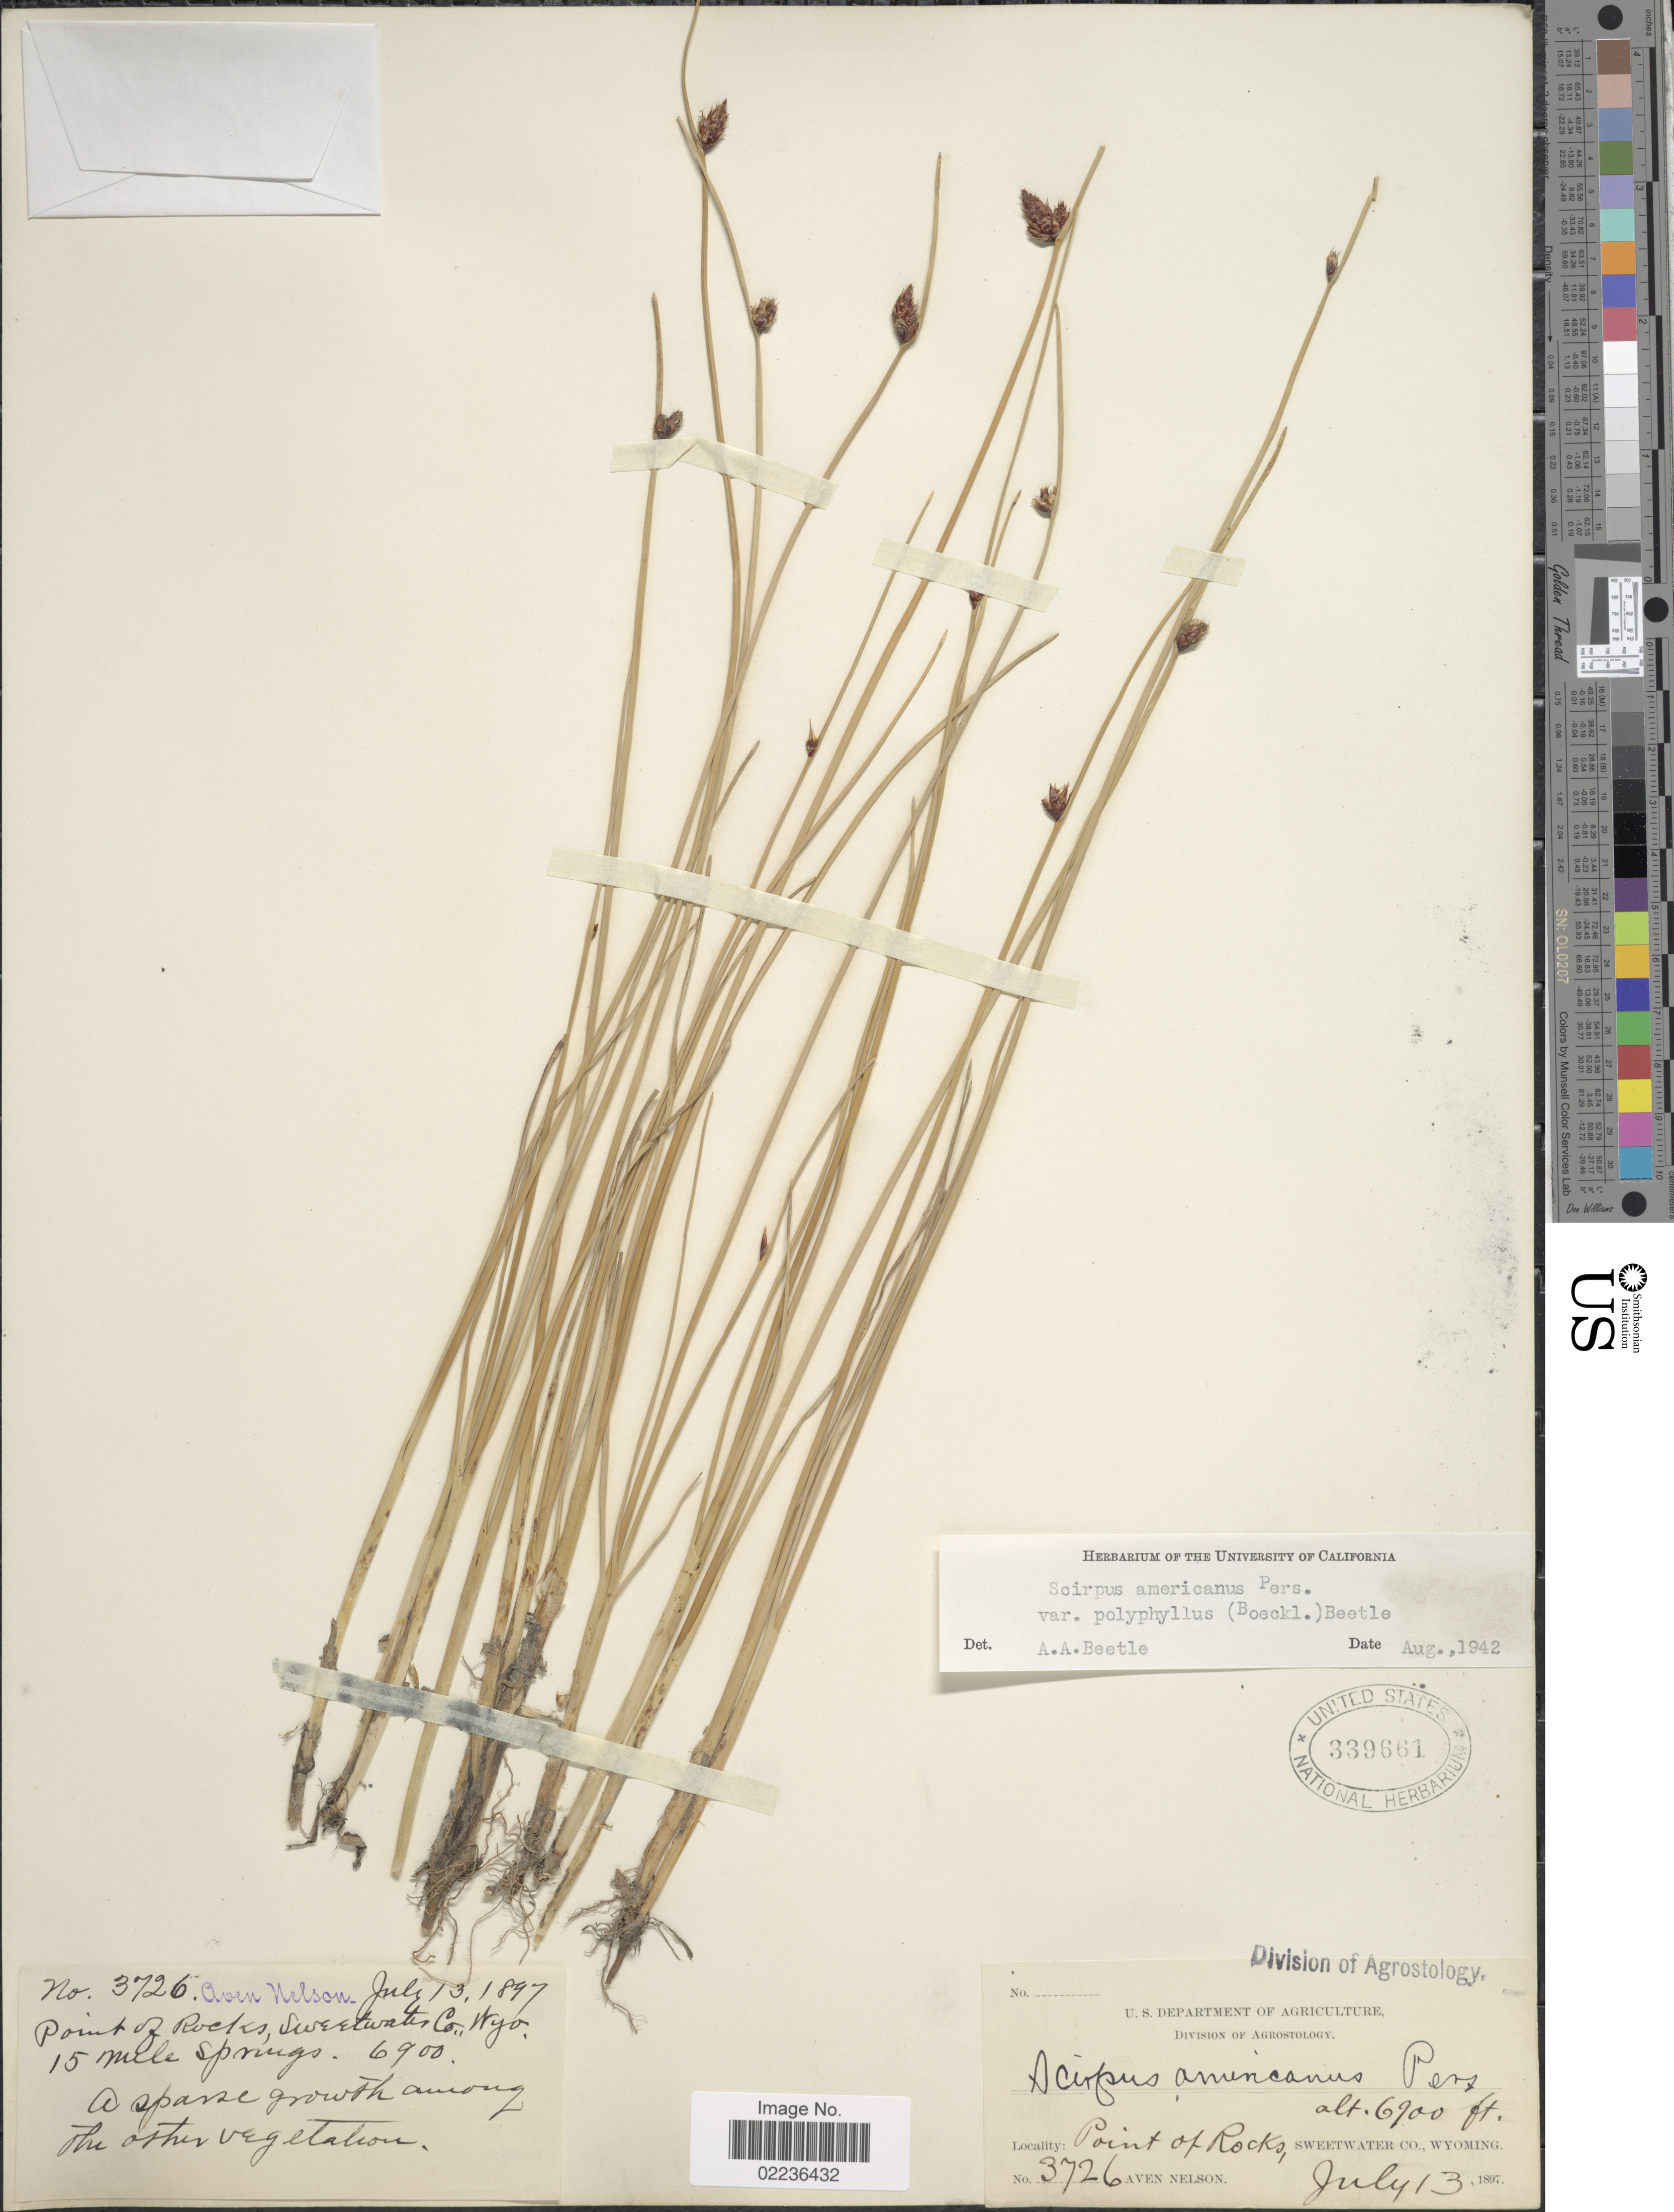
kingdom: Plantae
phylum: Tracheophyta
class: Liliopsida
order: Poales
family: Cyperaceae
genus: Schoenoplectus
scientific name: Schoenoplectus pungens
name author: (Vahl) Palla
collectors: A. Nelson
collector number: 3726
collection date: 1897-07-13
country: United States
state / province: Wyoming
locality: Point of Rocks, Sweetwater Co., 15 mile Springs, a sparse growth among the other vegetation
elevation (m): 2103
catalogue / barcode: US 339661